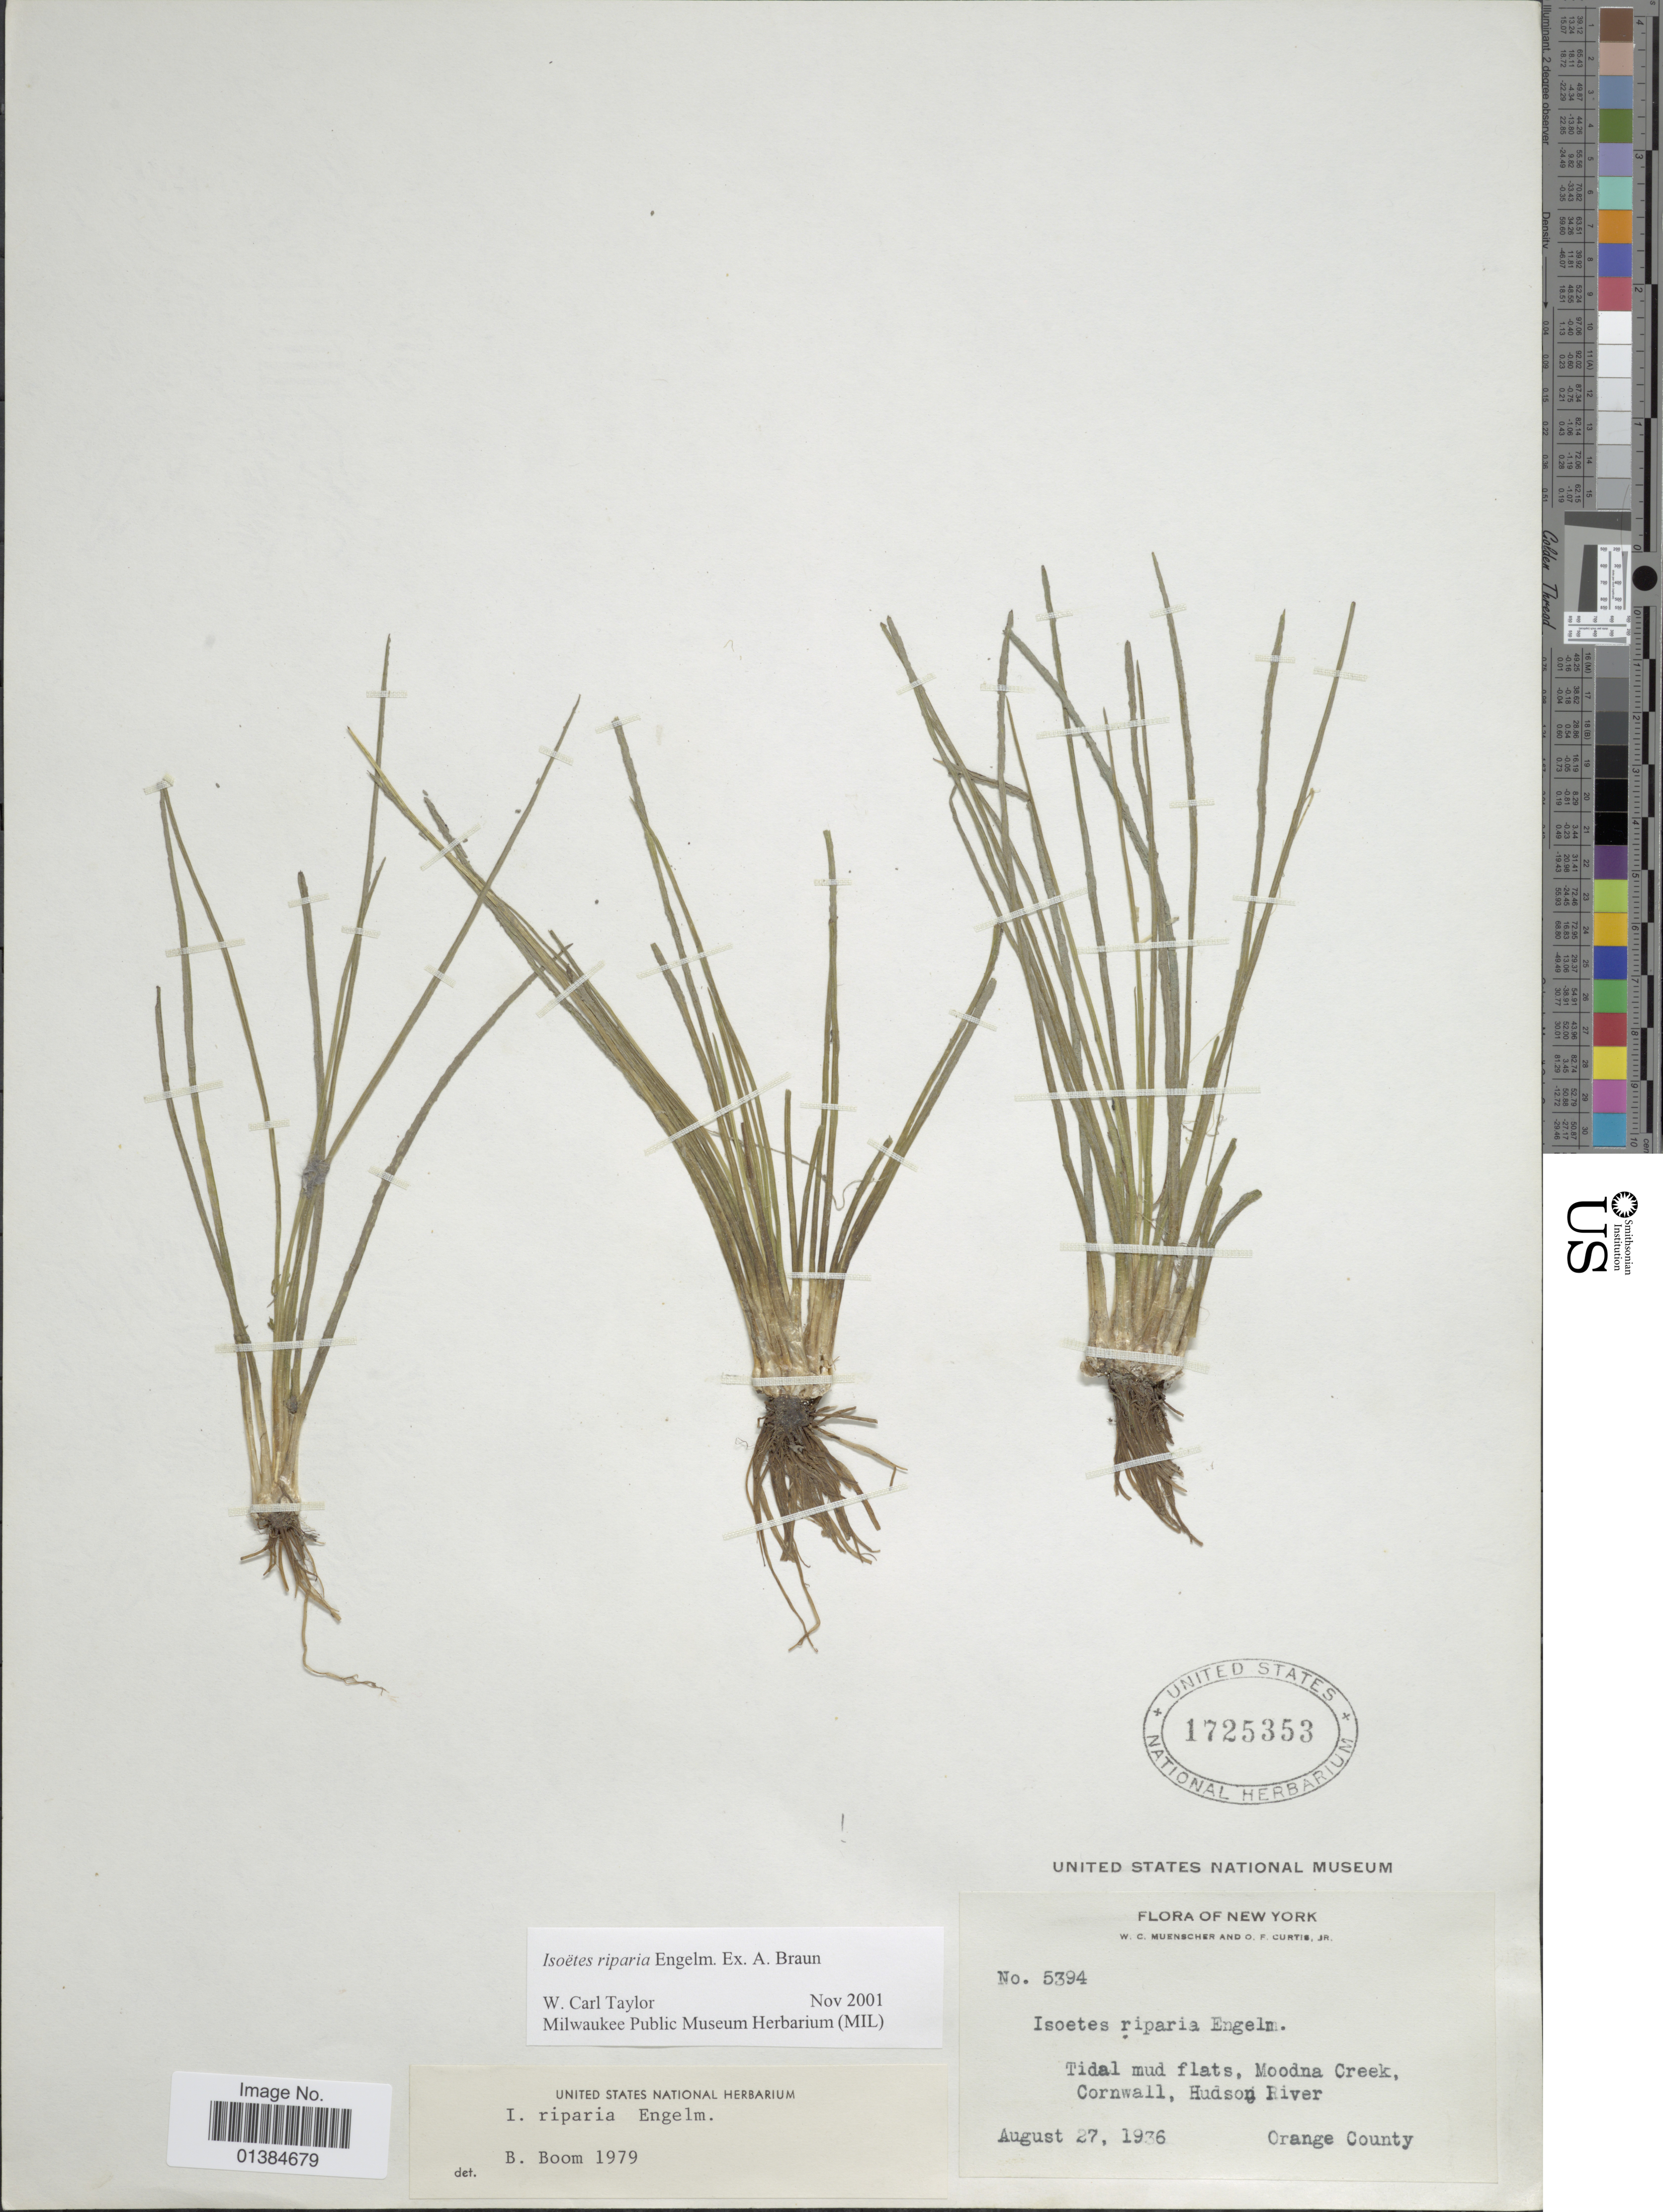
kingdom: Plantae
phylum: Tracheophyta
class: Lycopodiopsida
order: Isoetales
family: Isoetaceae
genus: Isoetes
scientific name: Isoetes riparia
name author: Engelm. ex A. Braun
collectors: W. Muenscher & O. Curtis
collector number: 5394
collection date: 1936-08-27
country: United States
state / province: New York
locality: Tidal mud flats, Moodna Creek, Cornwall, Hudson River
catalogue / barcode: US 1725353